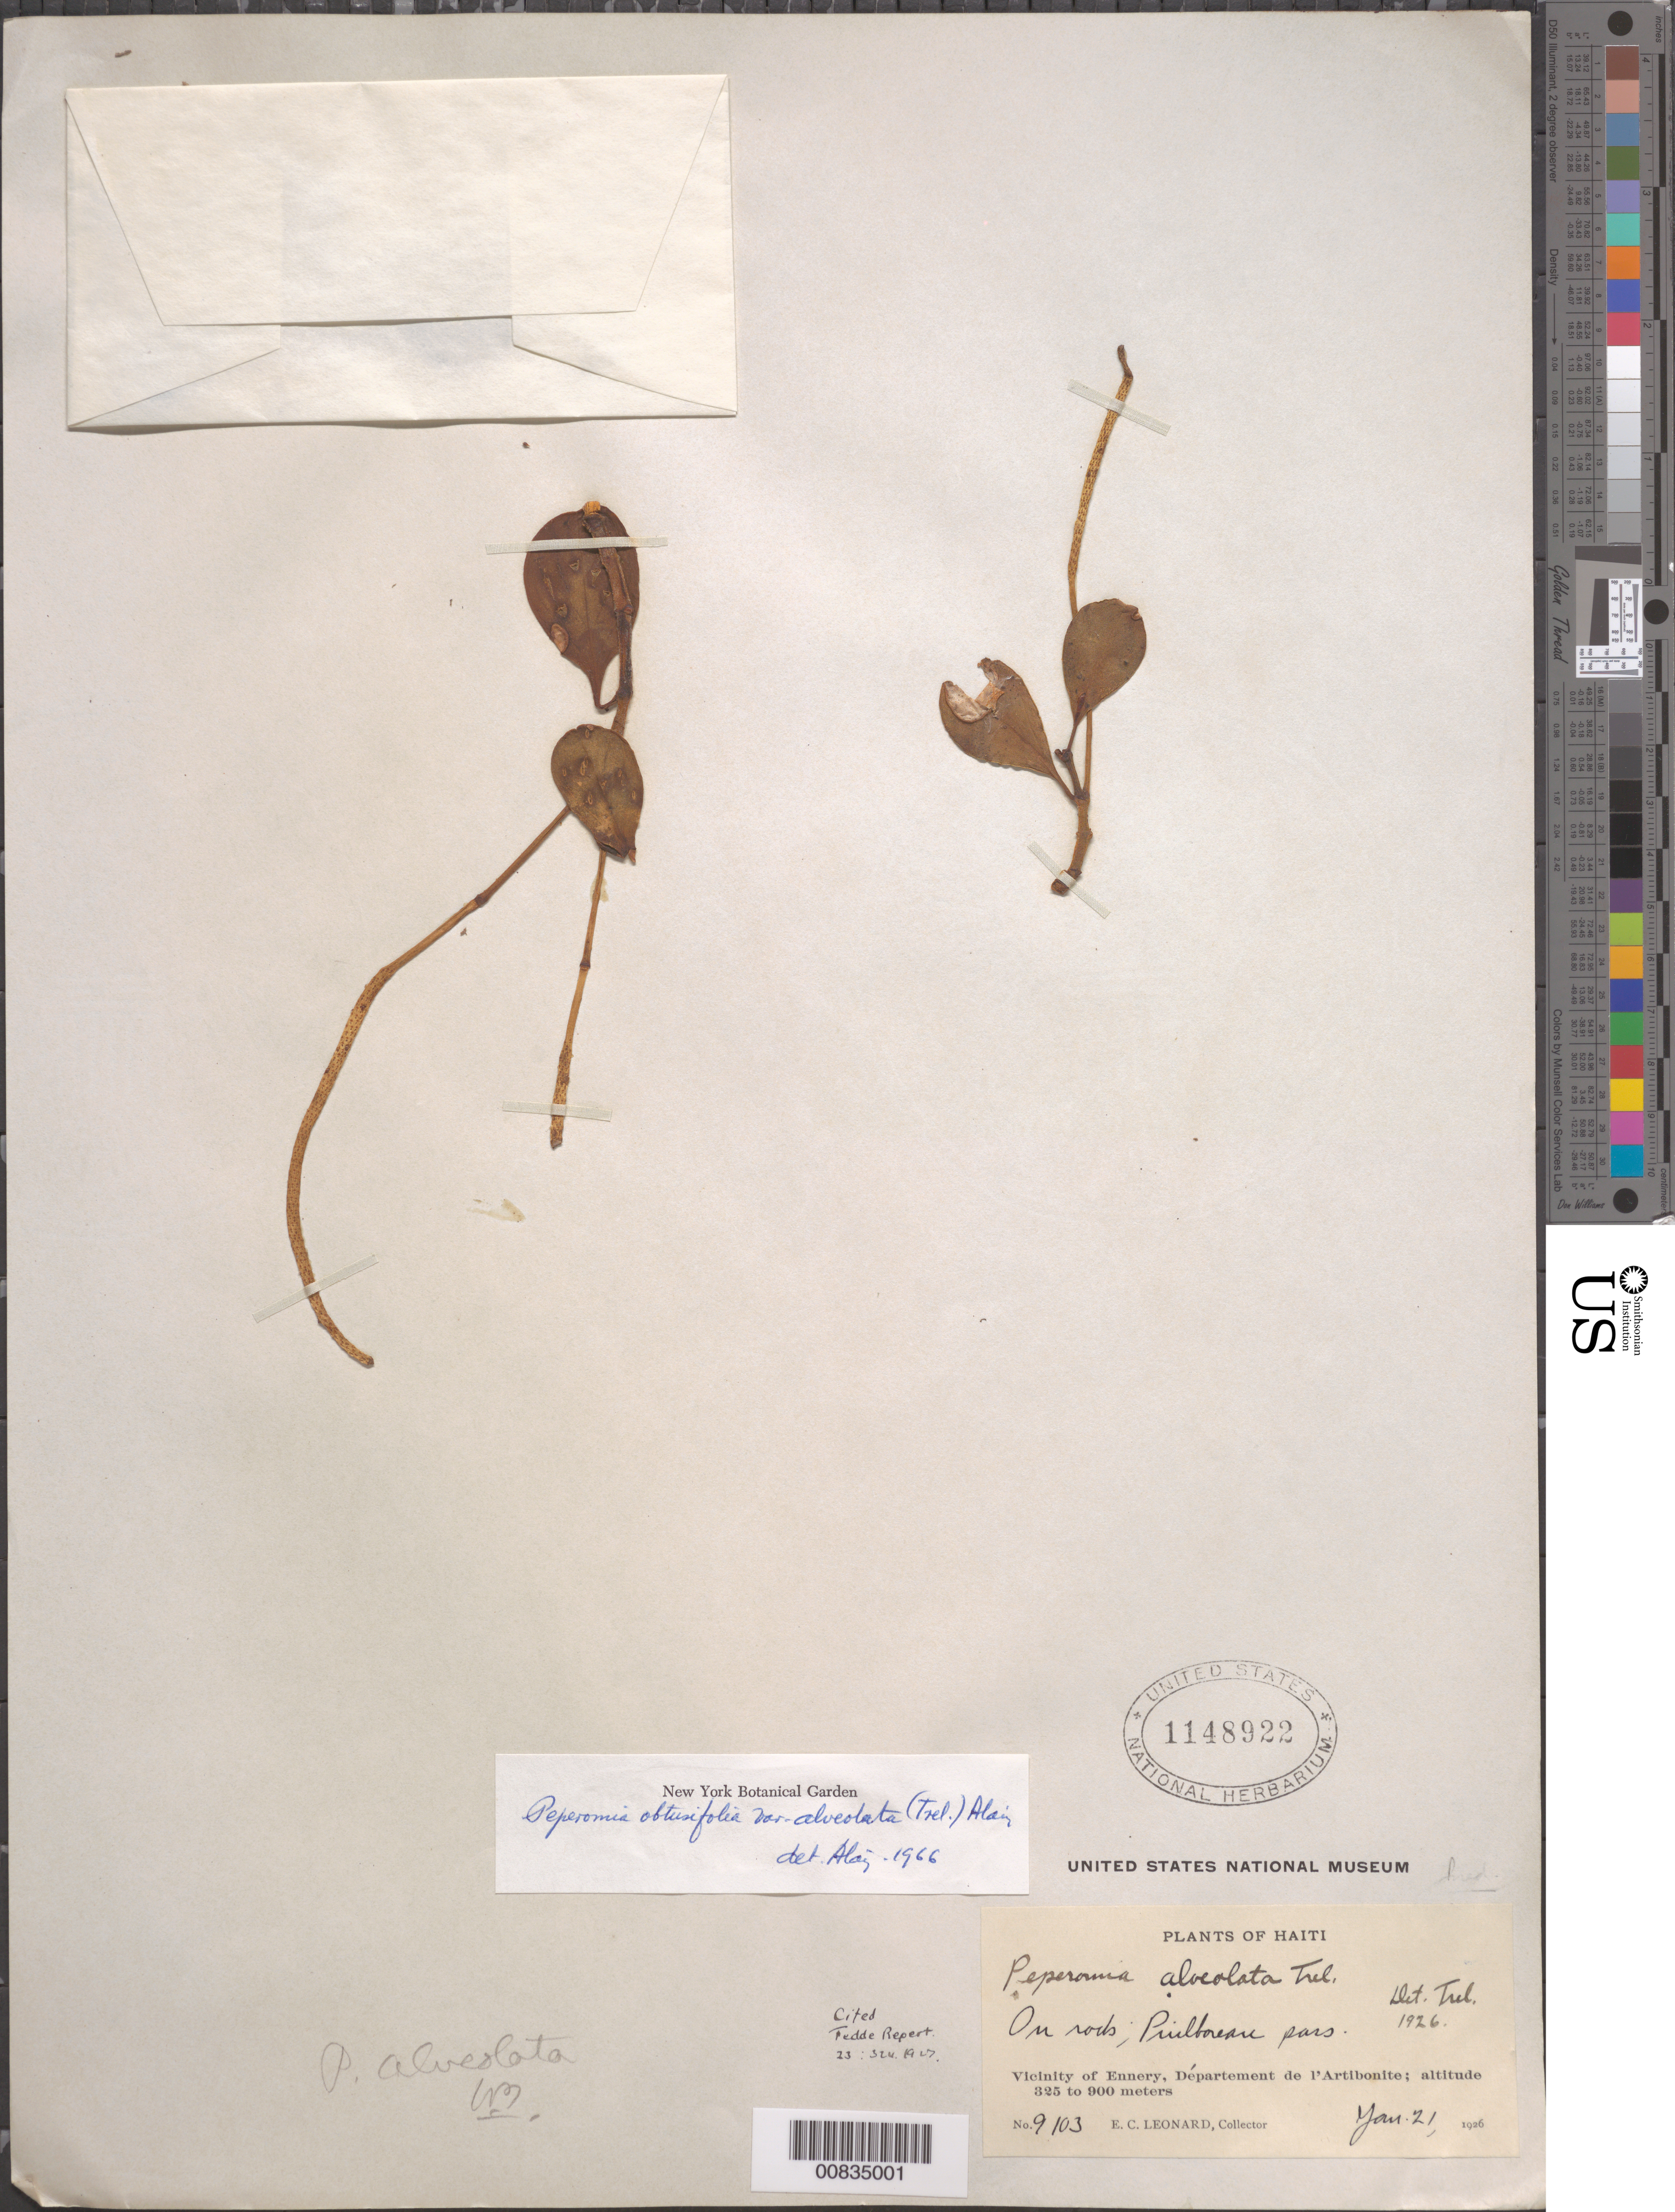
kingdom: Plantae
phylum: Tracheophyta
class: Magnoliopsida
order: Piperales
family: Piperaceae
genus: Peperomia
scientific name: Peperomia obtusifolia var. alveolata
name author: (Trel.) Alain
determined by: Liogier, Alain H.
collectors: E. C. Leonard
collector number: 9103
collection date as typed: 21 Jan 1926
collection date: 1926-01-21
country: Haiti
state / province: Artibonite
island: Hispaniola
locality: Vicinity of Ennery. Puilboreau Pass.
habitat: On rocks.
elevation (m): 325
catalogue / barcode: US 1148922